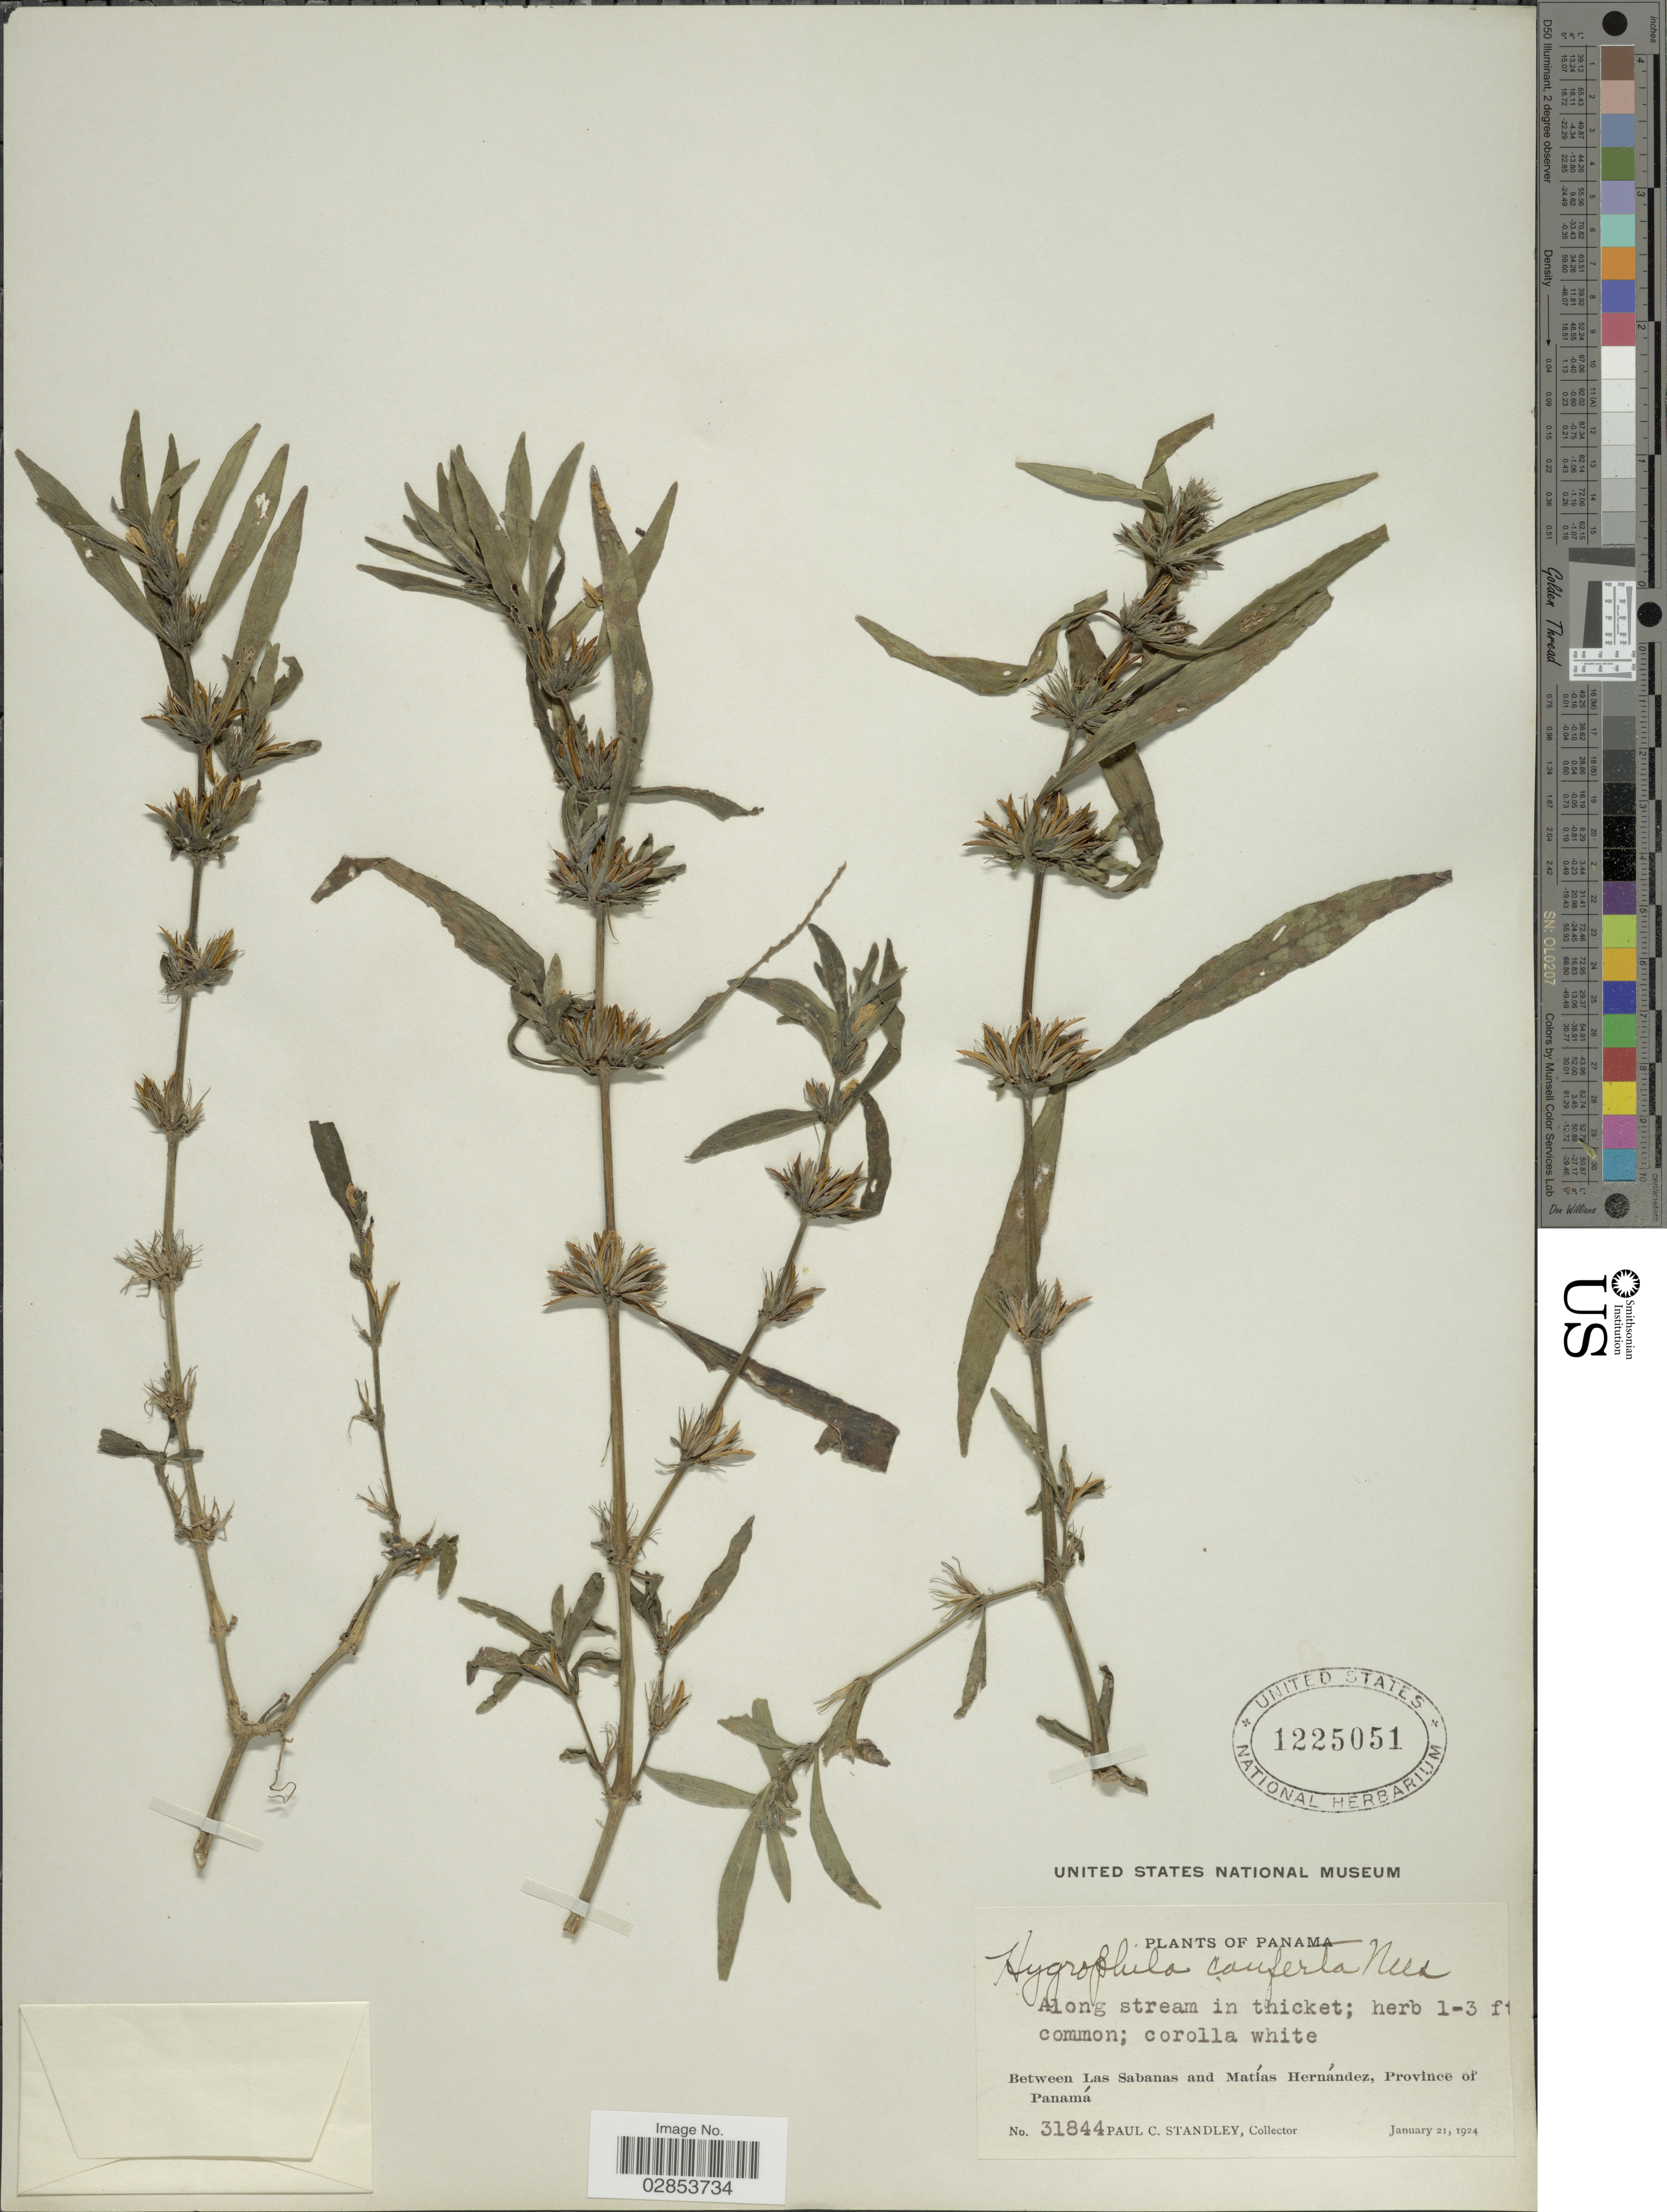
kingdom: Plantae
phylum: Tracheophyta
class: Magnoliopsida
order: Lamiales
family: Acanthaceae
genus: Hygrophila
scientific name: Hygrophila costata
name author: Nees & T. Nees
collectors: P. C. Standley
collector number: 31844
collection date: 1924-01-21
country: Panama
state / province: Panamá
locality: Between Las Sabanas and Matías Hernández.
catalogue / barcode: US 1225051